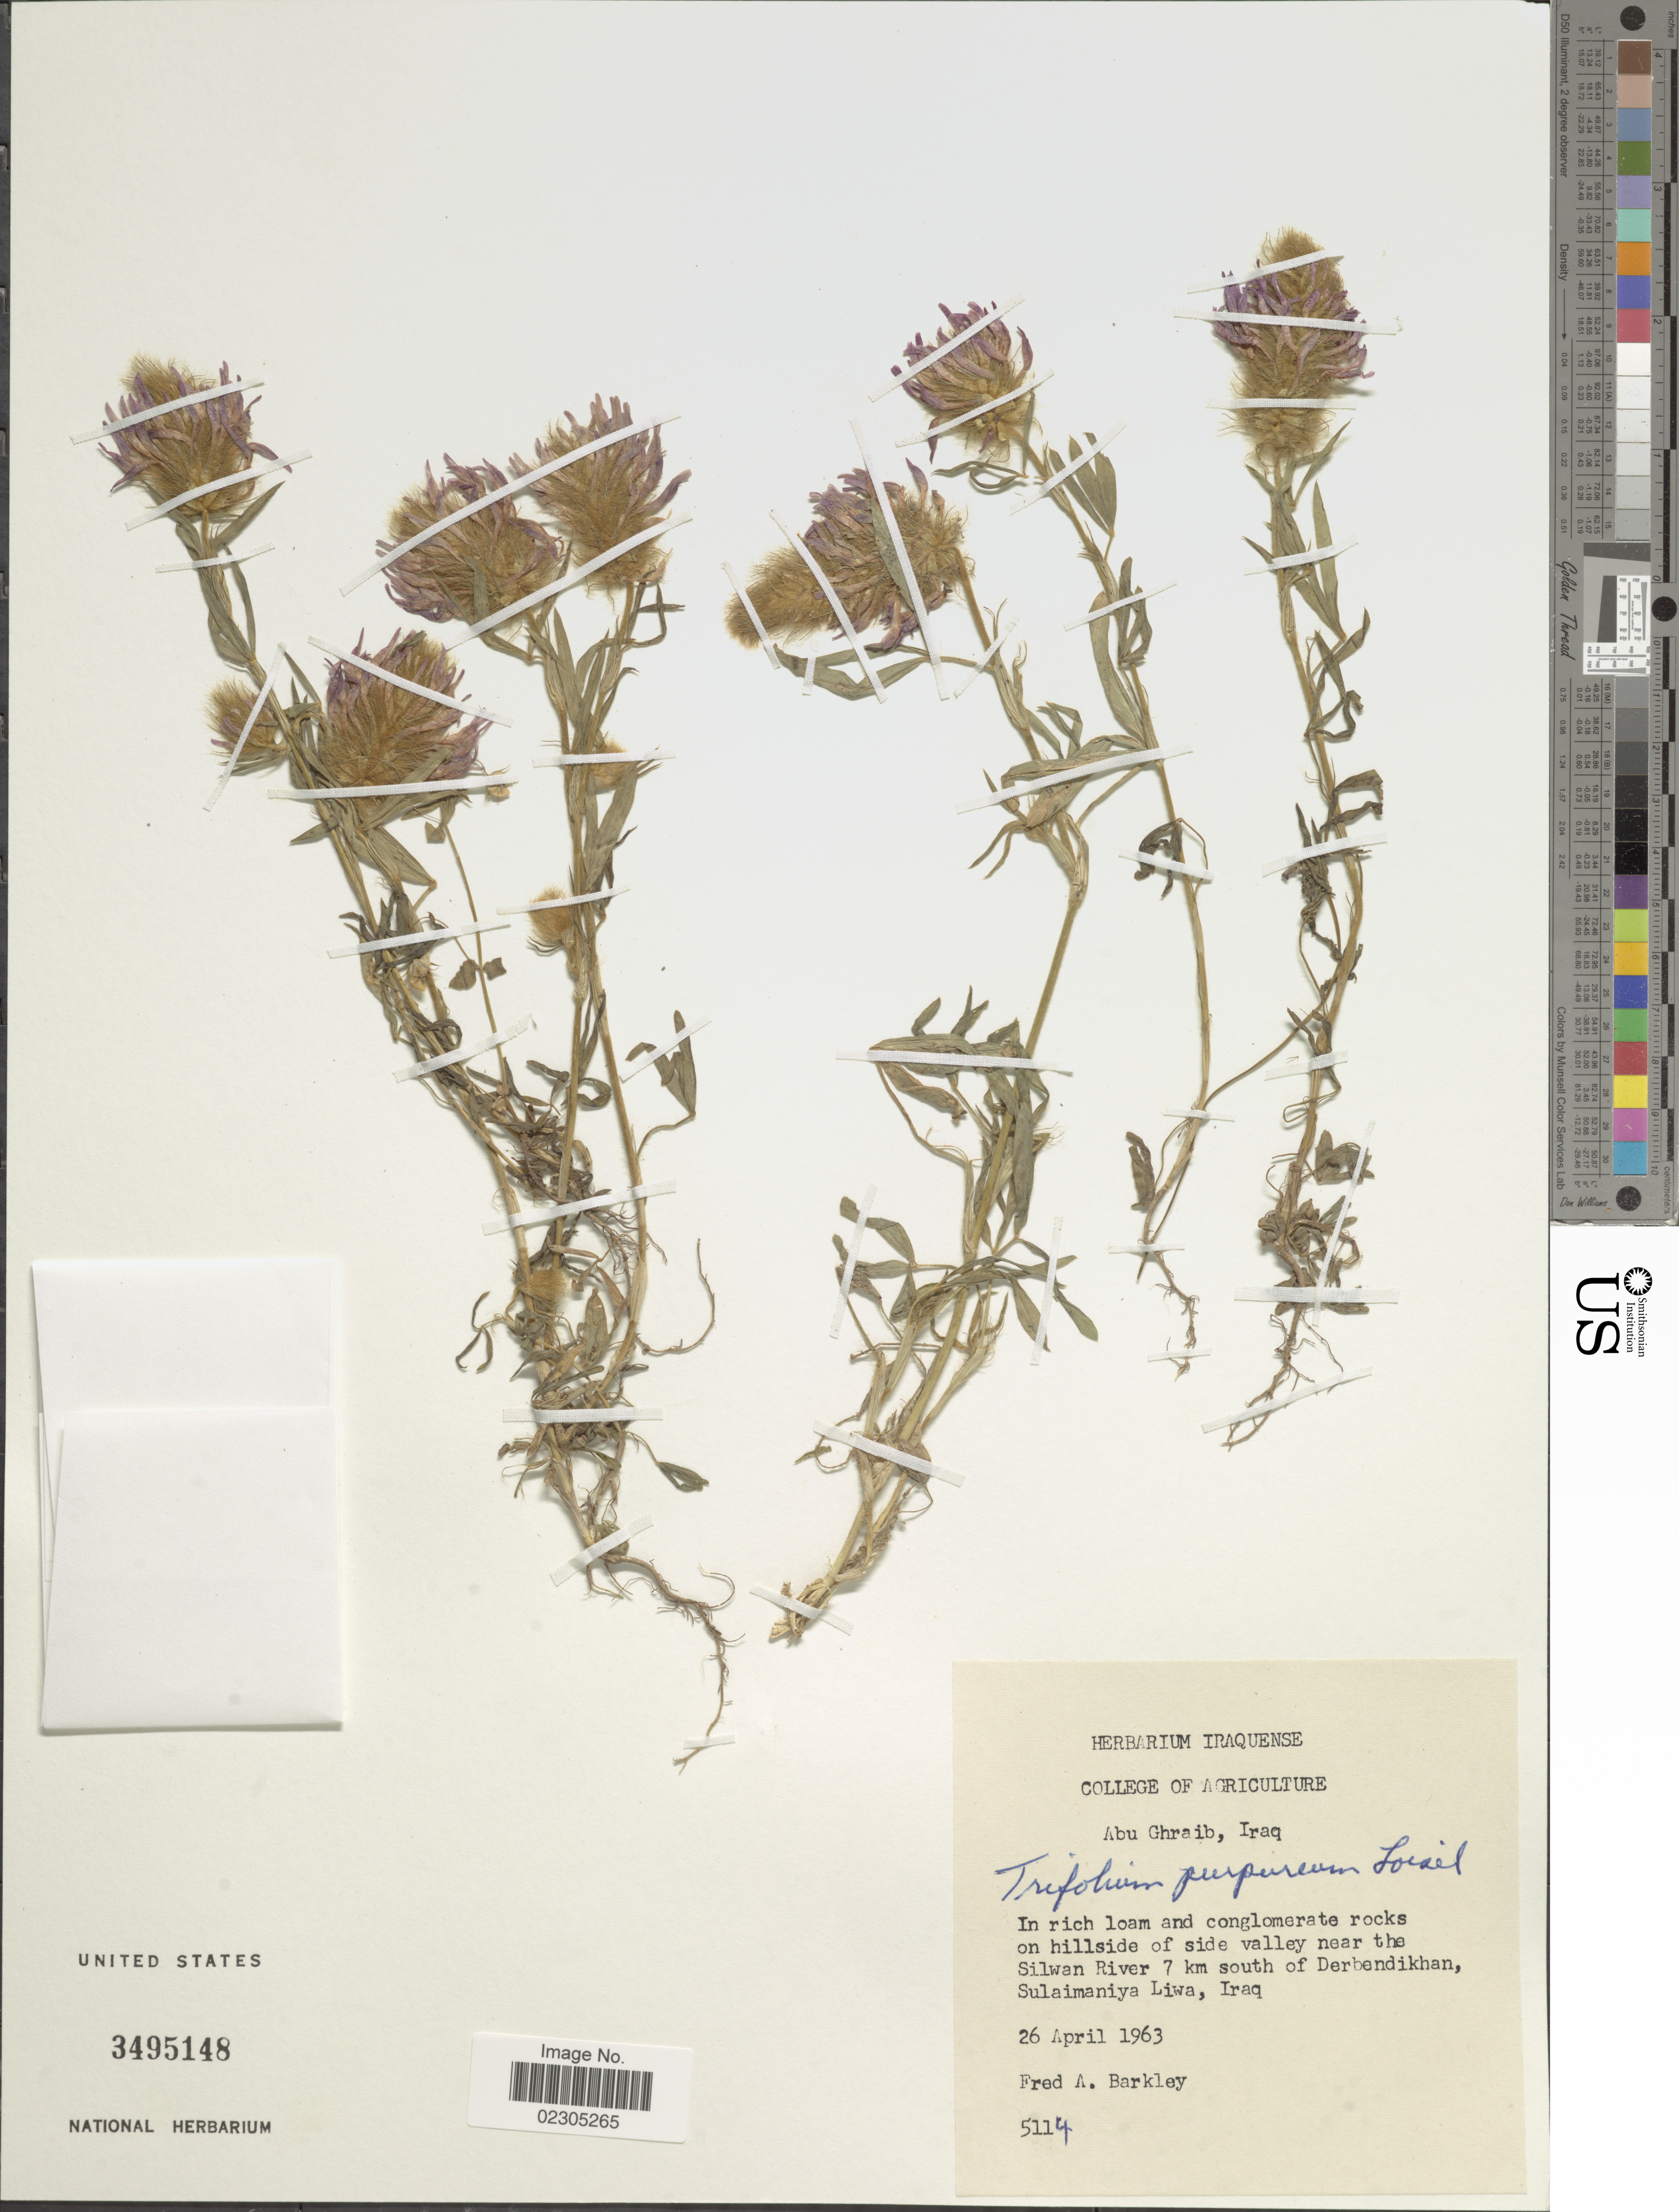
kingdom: Plantae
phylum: Tracheophyta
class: Magnoliopsida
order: Fabales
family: Fabaceae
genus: Trifolium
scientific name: Trifolium purpureum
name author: Loisel.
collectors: F. A. Barkley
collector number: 5114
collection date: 1963-04-26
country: Iraq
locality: Abu Ghraib. In rich loam and conglomerate rocks on hillside of side valley near the Silwan River 7 km south of Derbendikhan, Sulaimaniya Liwa.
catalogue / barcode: US 3495148